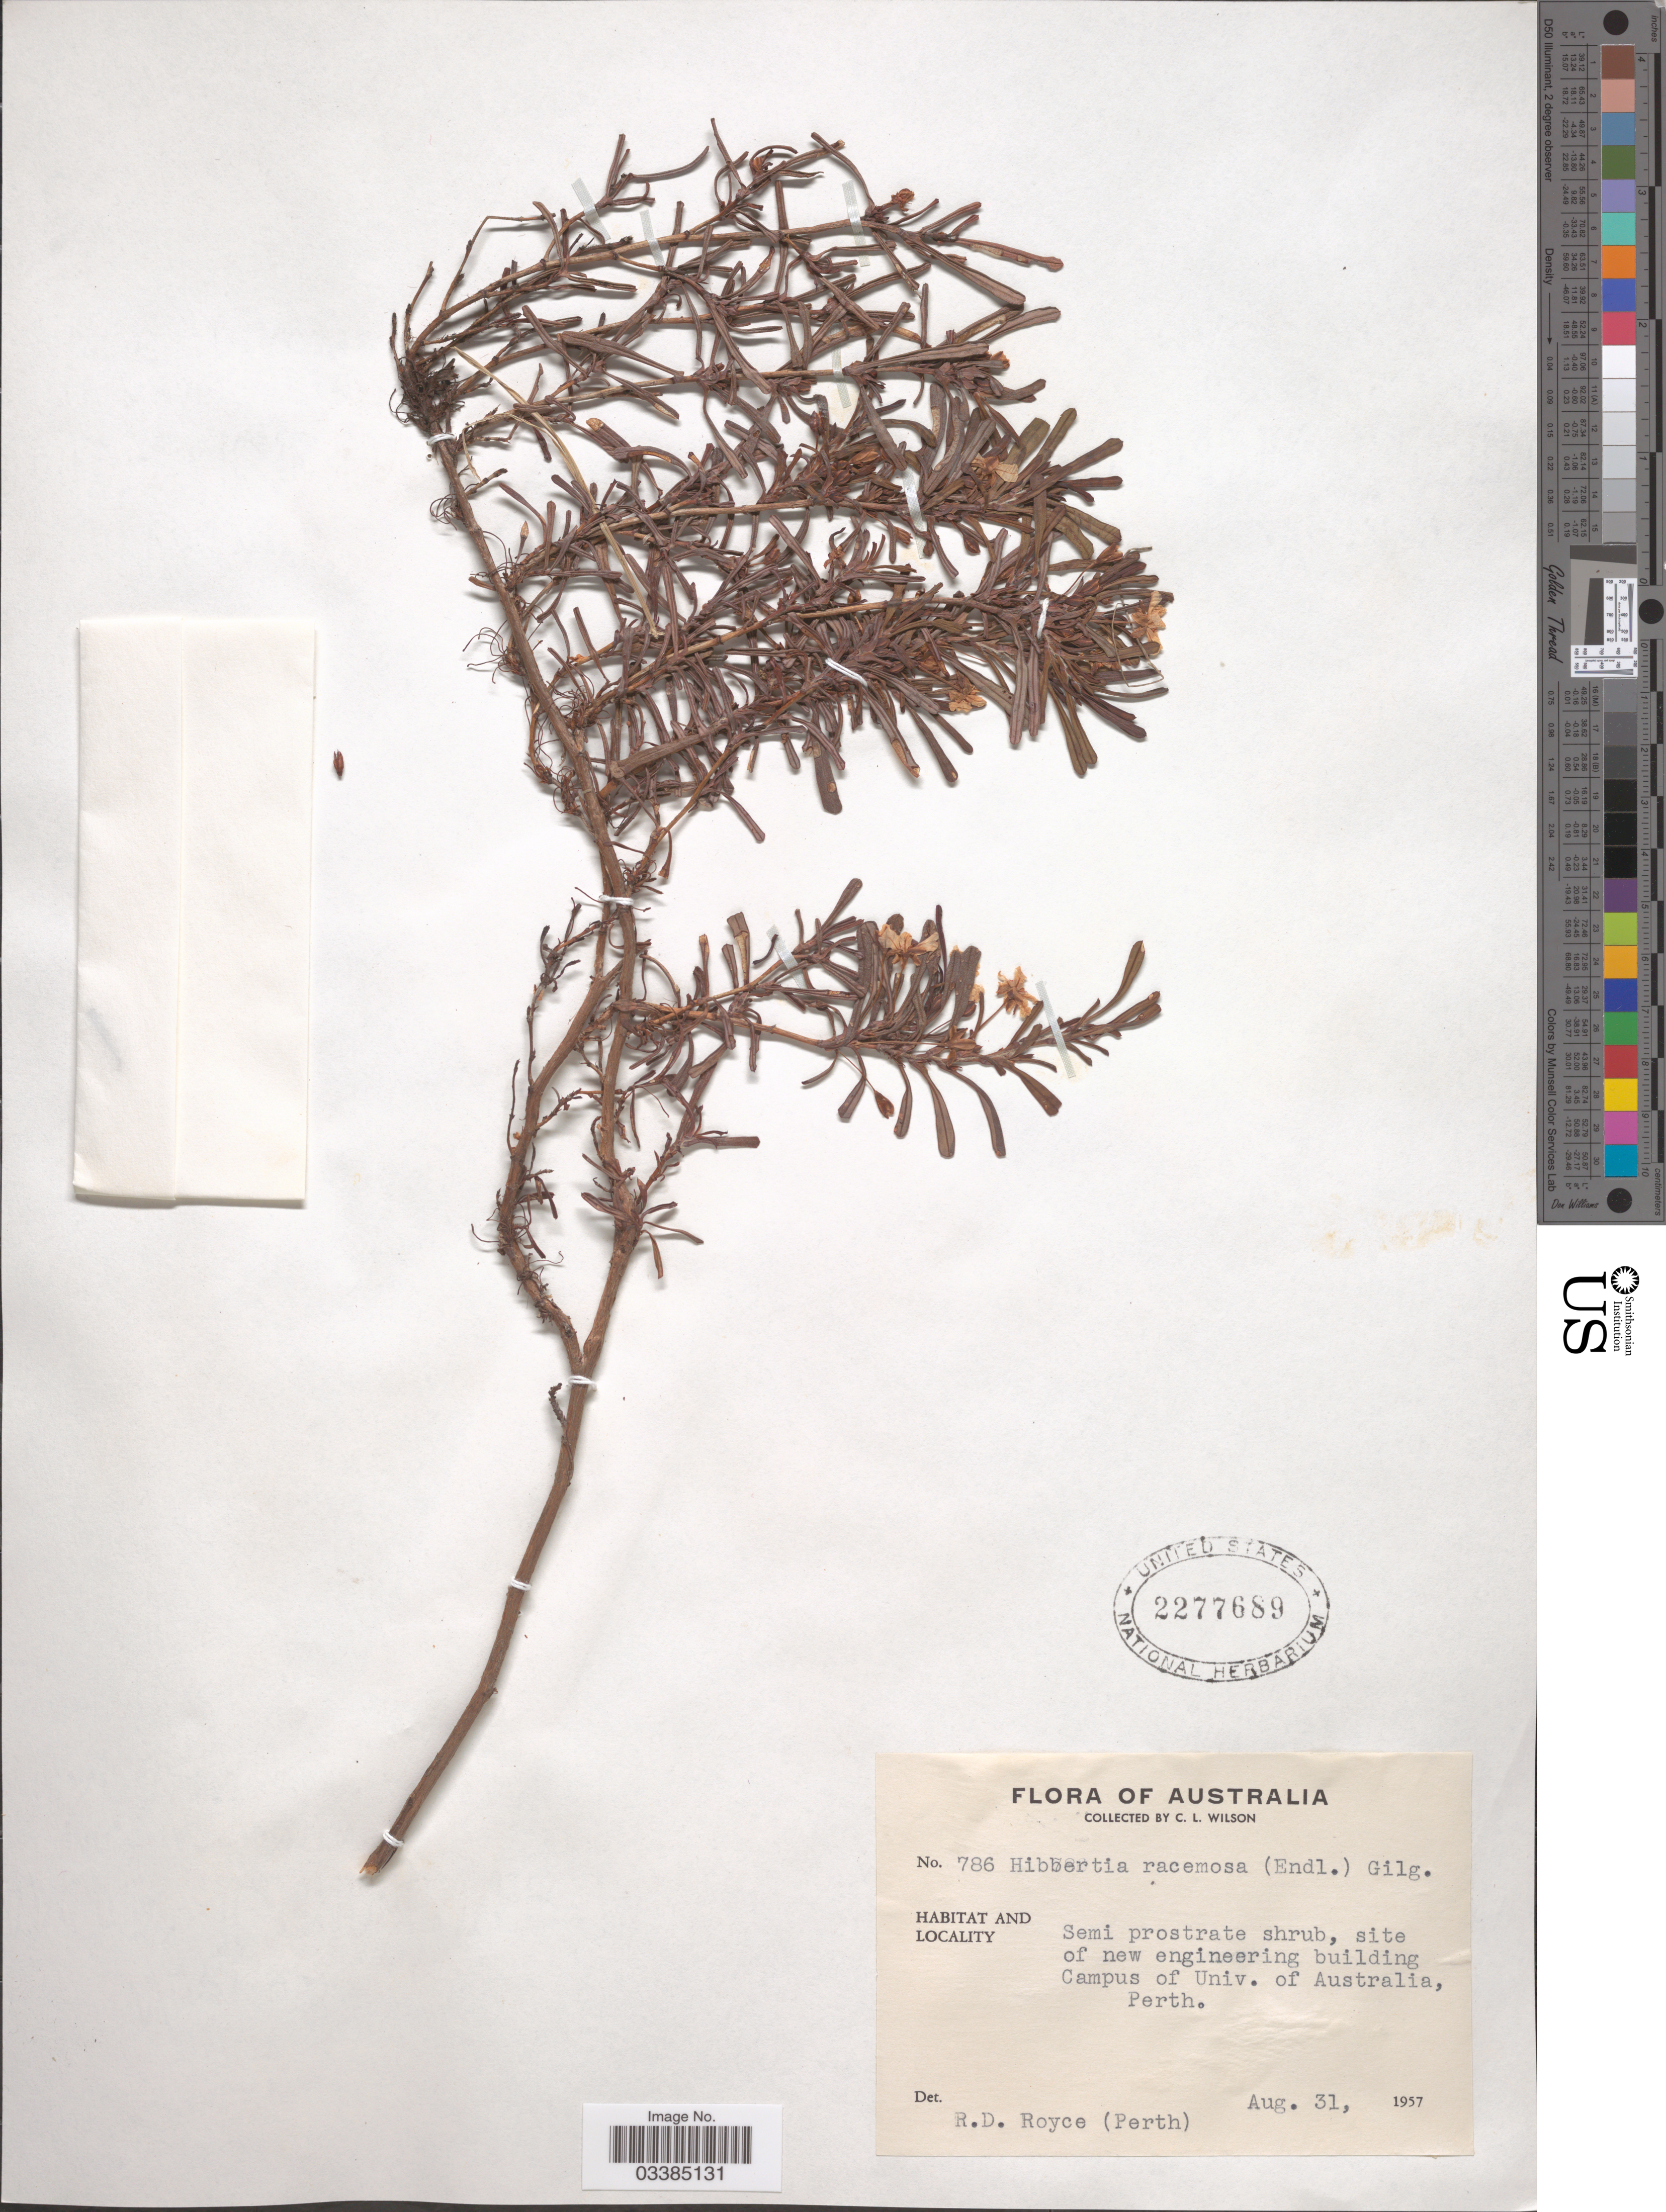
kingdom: Plantae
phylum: Tracheophyta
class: Magnoliopsida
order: Dilleniales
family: Dilleniaceae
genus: Hibbertia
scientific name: Hibbertia racemosa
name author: Gilg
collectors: C. L. Wilson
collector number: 786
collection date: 1957-08-31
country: Australia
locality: Site of new engineering building Campus of Univ. of Australia, Perth.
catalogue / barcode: US 2277689